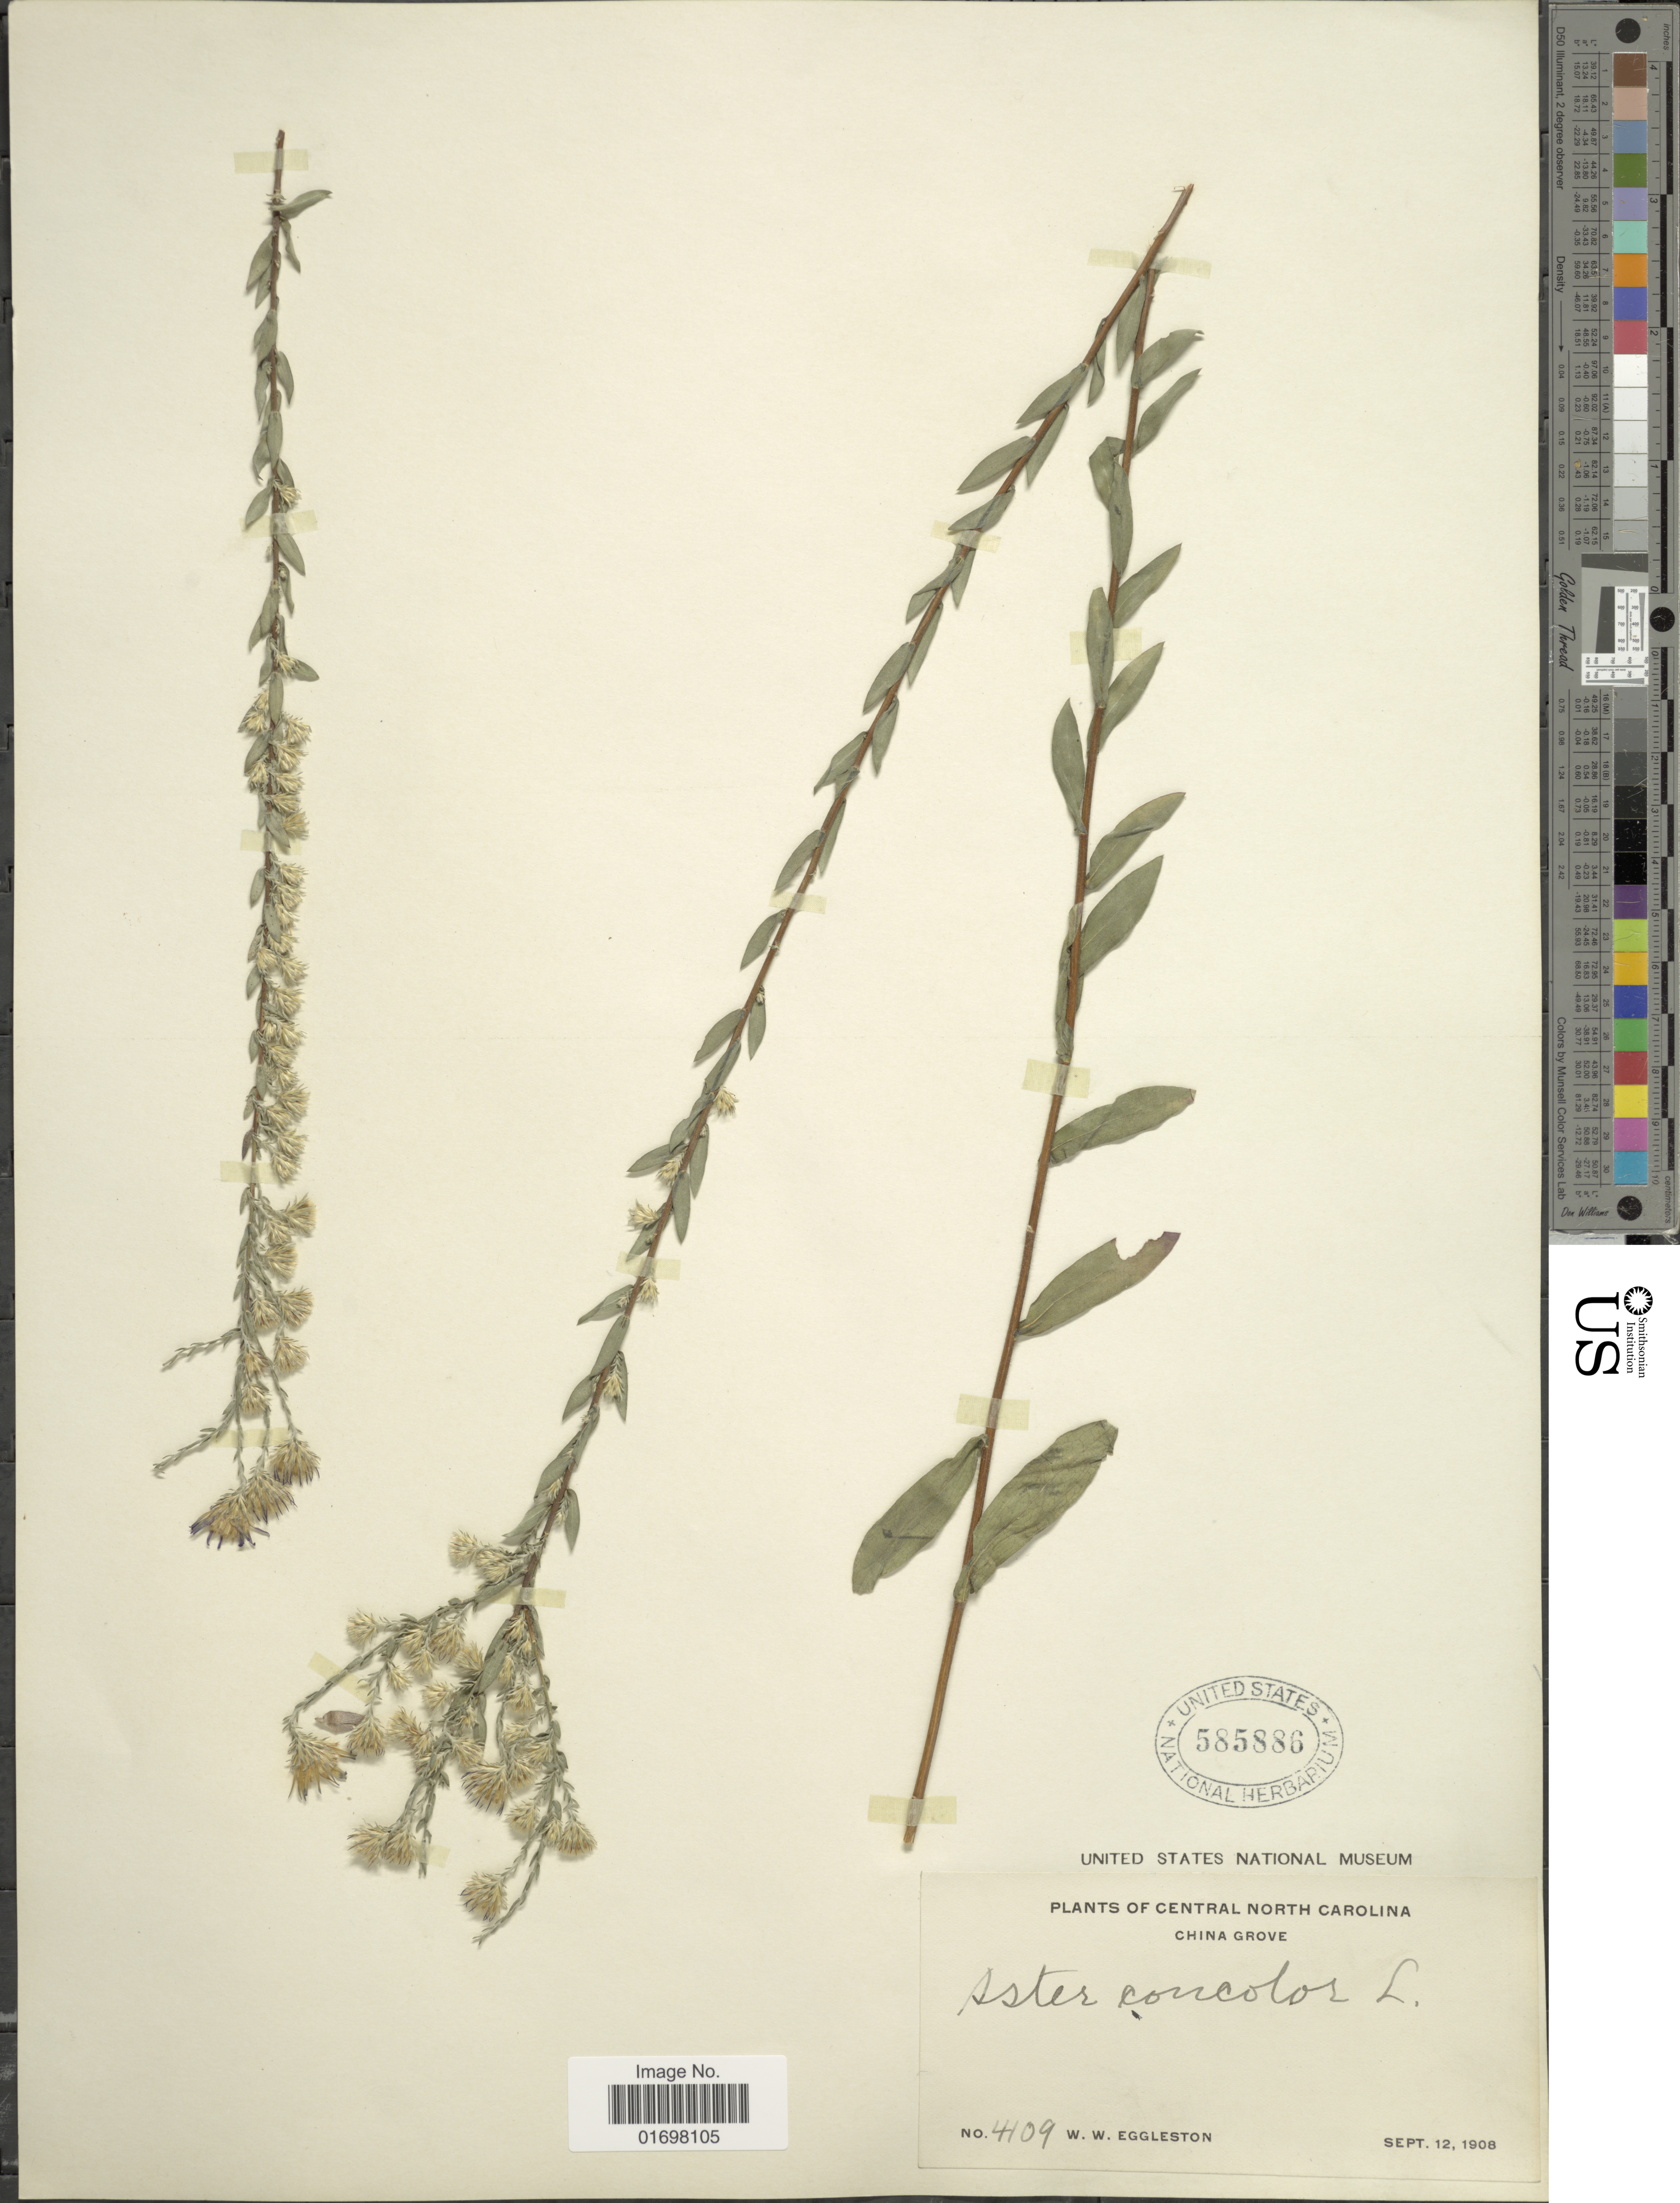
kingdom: Plantae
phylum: Tracheophyta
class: Magnoliopsida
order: Asterales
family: Asteraceae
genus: Symphyotrichum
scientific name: Symphyotrichum concolor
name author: (L.) G.L. Nesom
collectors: W. W. Eggleston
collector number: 4109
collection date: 1908-09-12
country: United States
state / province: North Carolina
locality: Central North Carolina. China Grove.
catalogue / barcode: US 585886